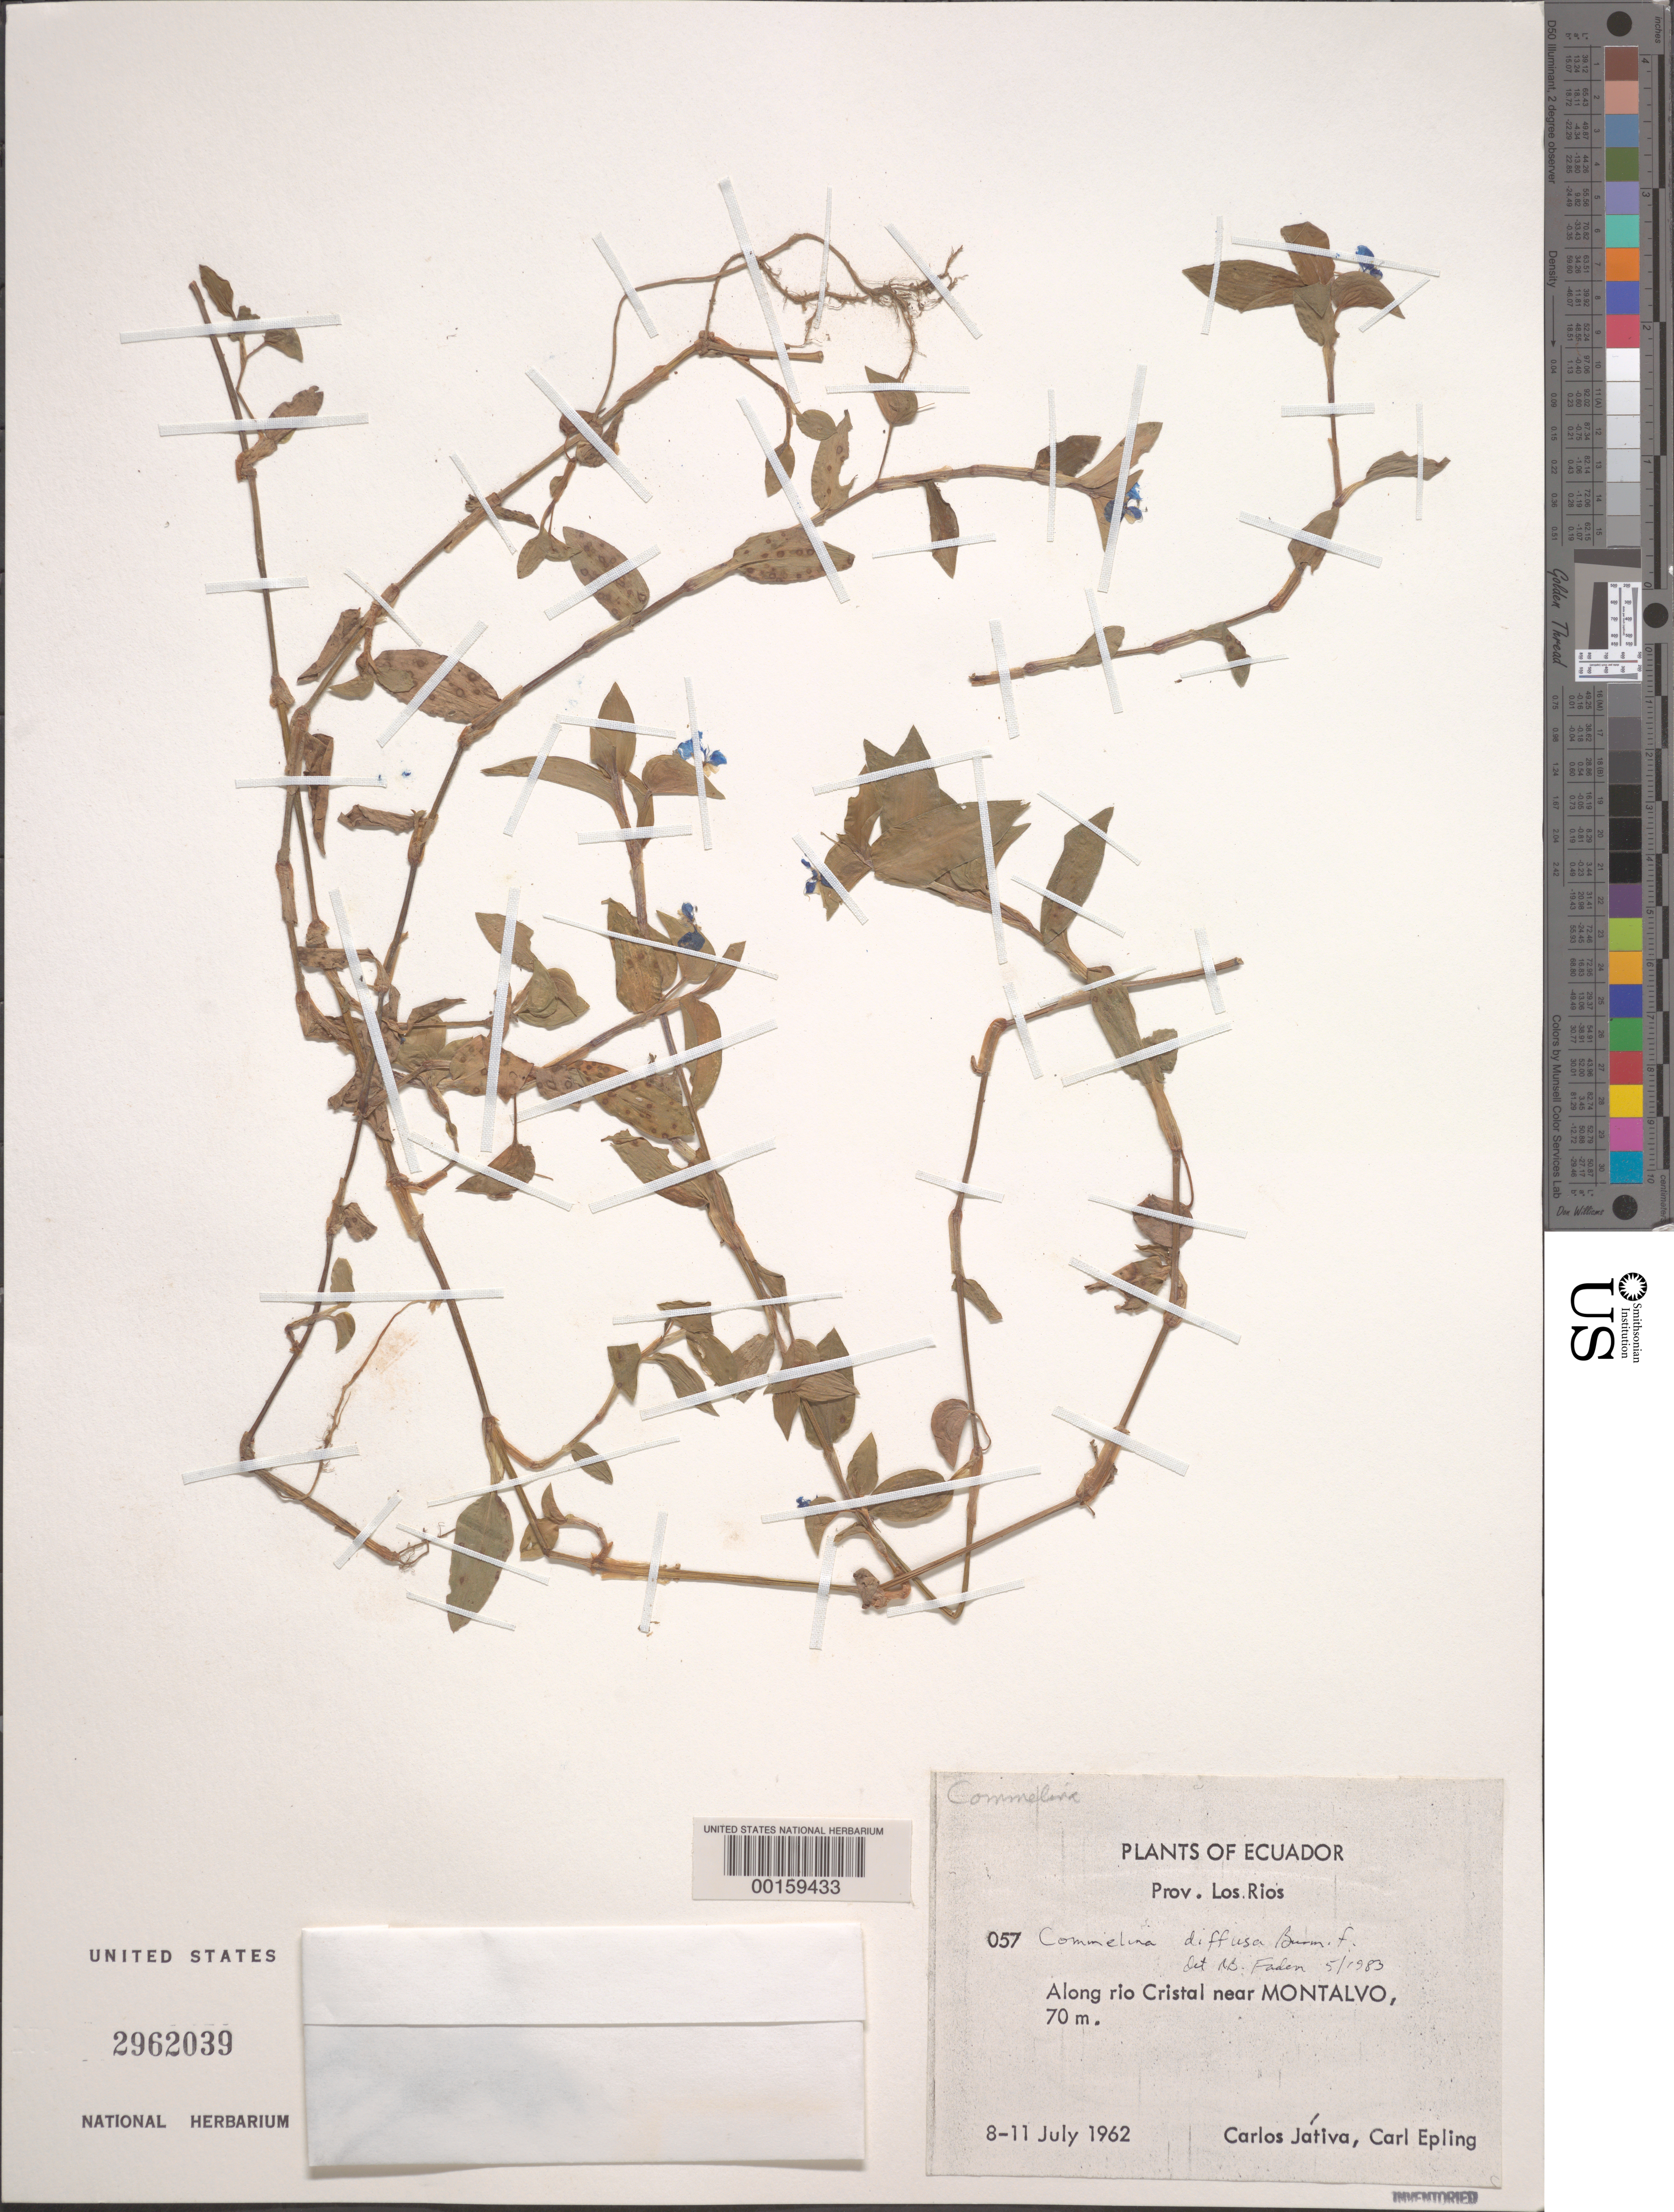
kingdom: Plantae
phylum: Tracheophyta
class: Liliopsida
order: Commelinales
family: Commelinaceae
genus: Commelina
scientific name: Commelina diffusa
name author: Burm. f.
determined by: Faden, Robert B., (US), Smithsonian Institution - National Museum of Natural History (UNITED STATES)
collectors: C. D. Játiva & C. C. Epling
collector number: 057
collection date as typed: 08 Jul 1962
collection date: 1962-07-08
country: Ecuador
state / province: Los Ríos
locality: Along Rio cristal; near montalvo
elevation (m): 70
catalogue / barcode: US 2962039